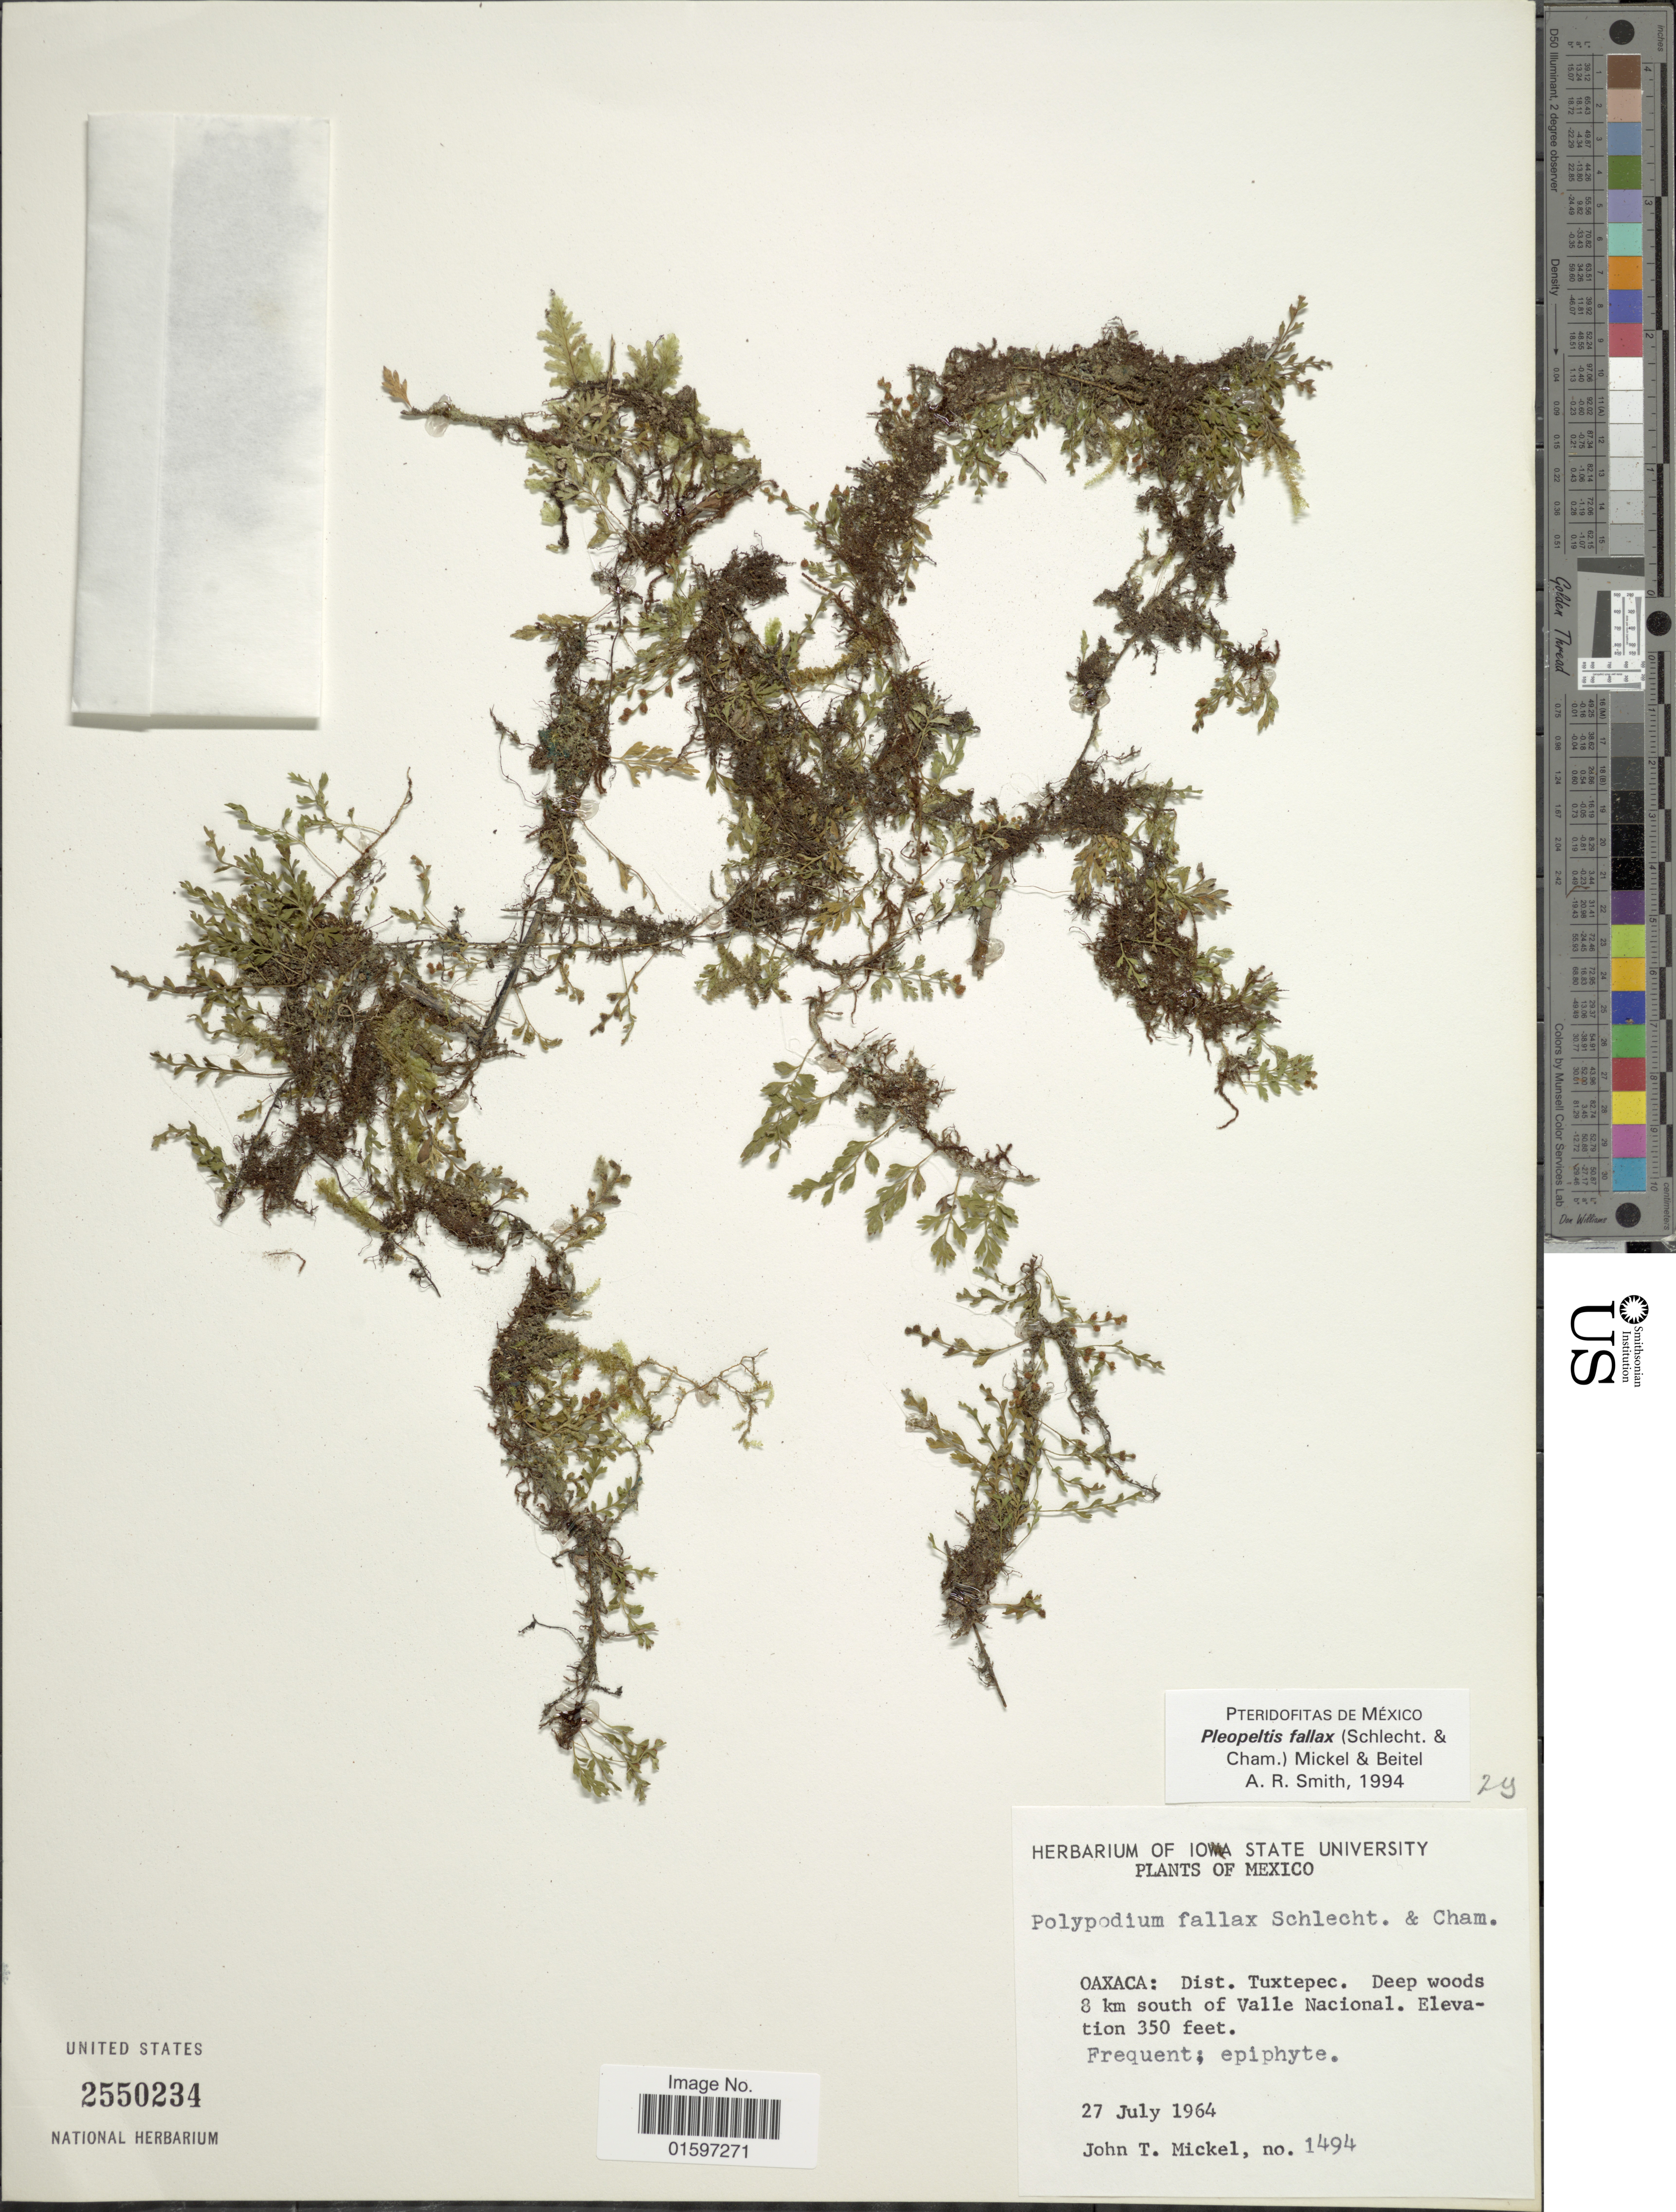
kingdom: Plantae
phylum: Tracheophyta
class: Polypodiopsida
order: Polypodiales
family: Polypodiaceae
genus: Pleopeltis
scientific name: Pleopeltis fallax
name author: (Schltdl. & Cham.) Mickel & Beitel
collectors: J. T. Mickel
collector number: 1494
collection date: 1964-07-27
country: Mexico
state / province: Oaxaca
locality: Mexico, Dist. Tuxtepec., deep woods 8 km south of Valle Nacional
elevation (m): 107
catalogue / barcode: US 2550234